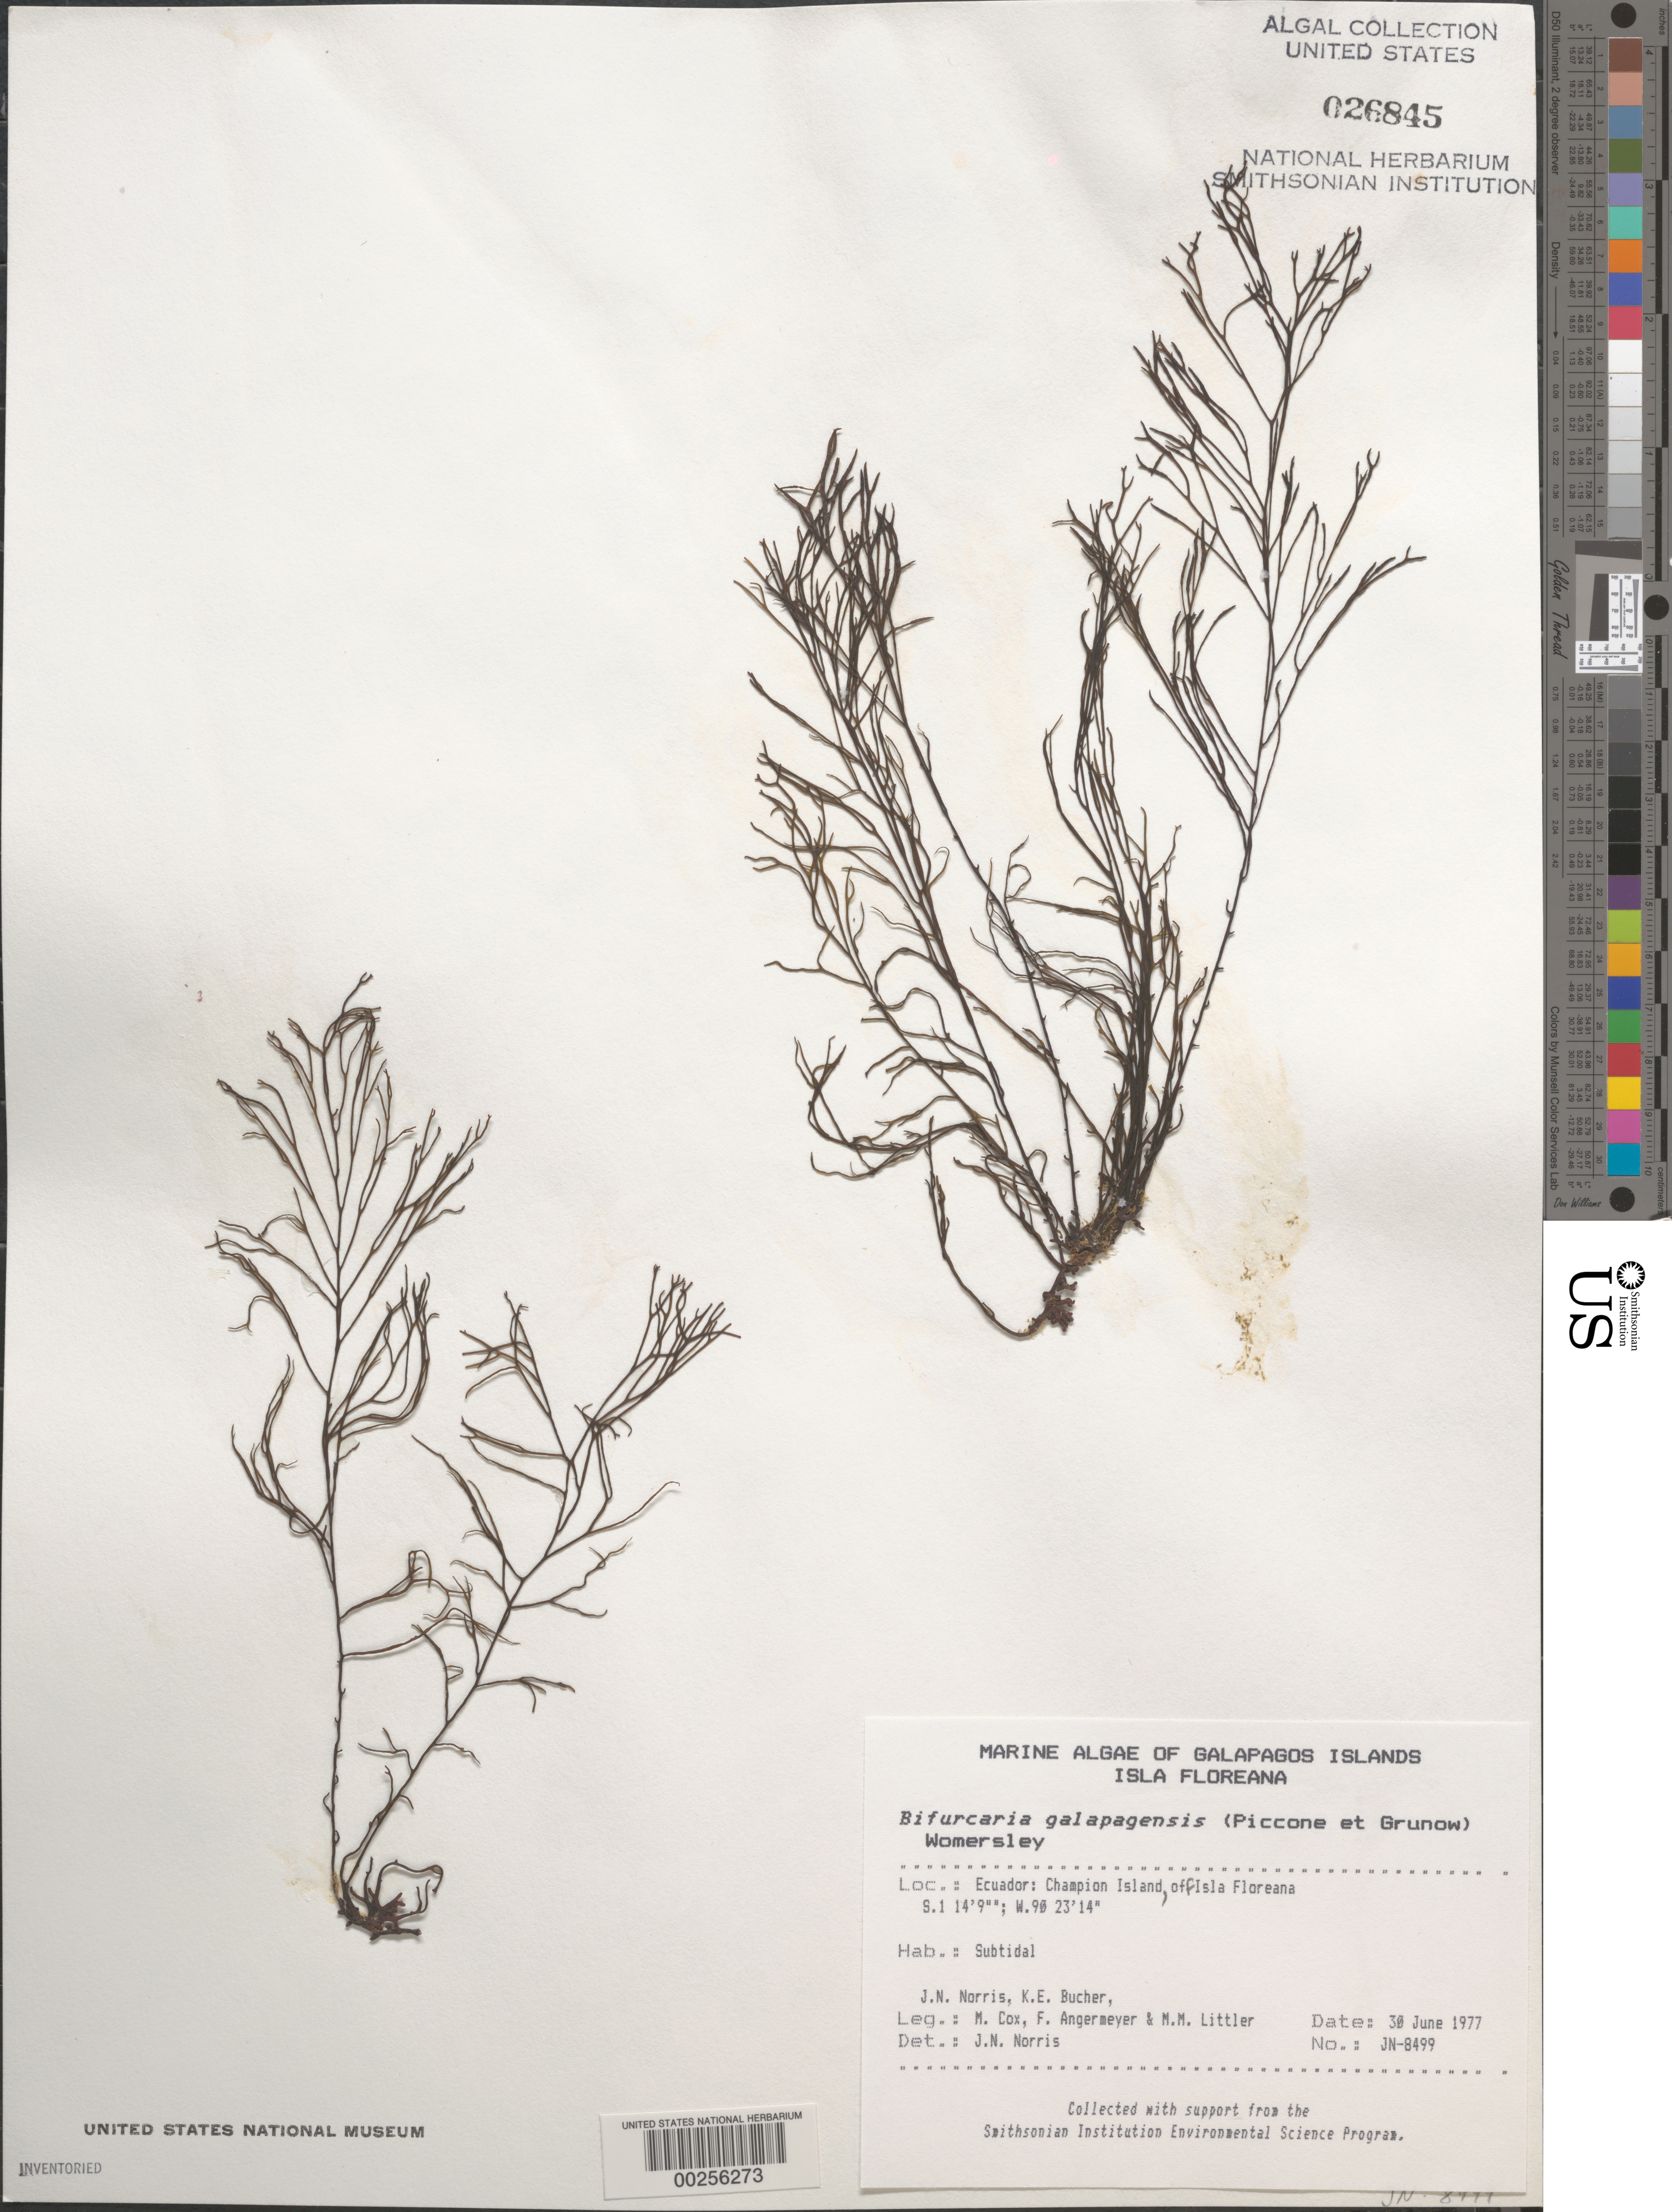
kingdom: Chromista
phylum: Ochrophyta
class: Phaeophyceae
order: Fucales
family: Sargassaceae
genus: Bifurcaria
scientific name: Bifurcaria galapagensis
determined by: Norris, James N.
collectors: J. N. Norris, K. E. Bucher, M. Cox, F. Angermeyer & M. M. Littler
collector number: JN-8499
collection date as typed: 30 Jun 1977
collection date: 1977-06-30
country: Ecuador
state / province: Colón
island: Champion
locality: Off Isla Santa María (Isla Floreana)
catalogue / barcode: US 26845